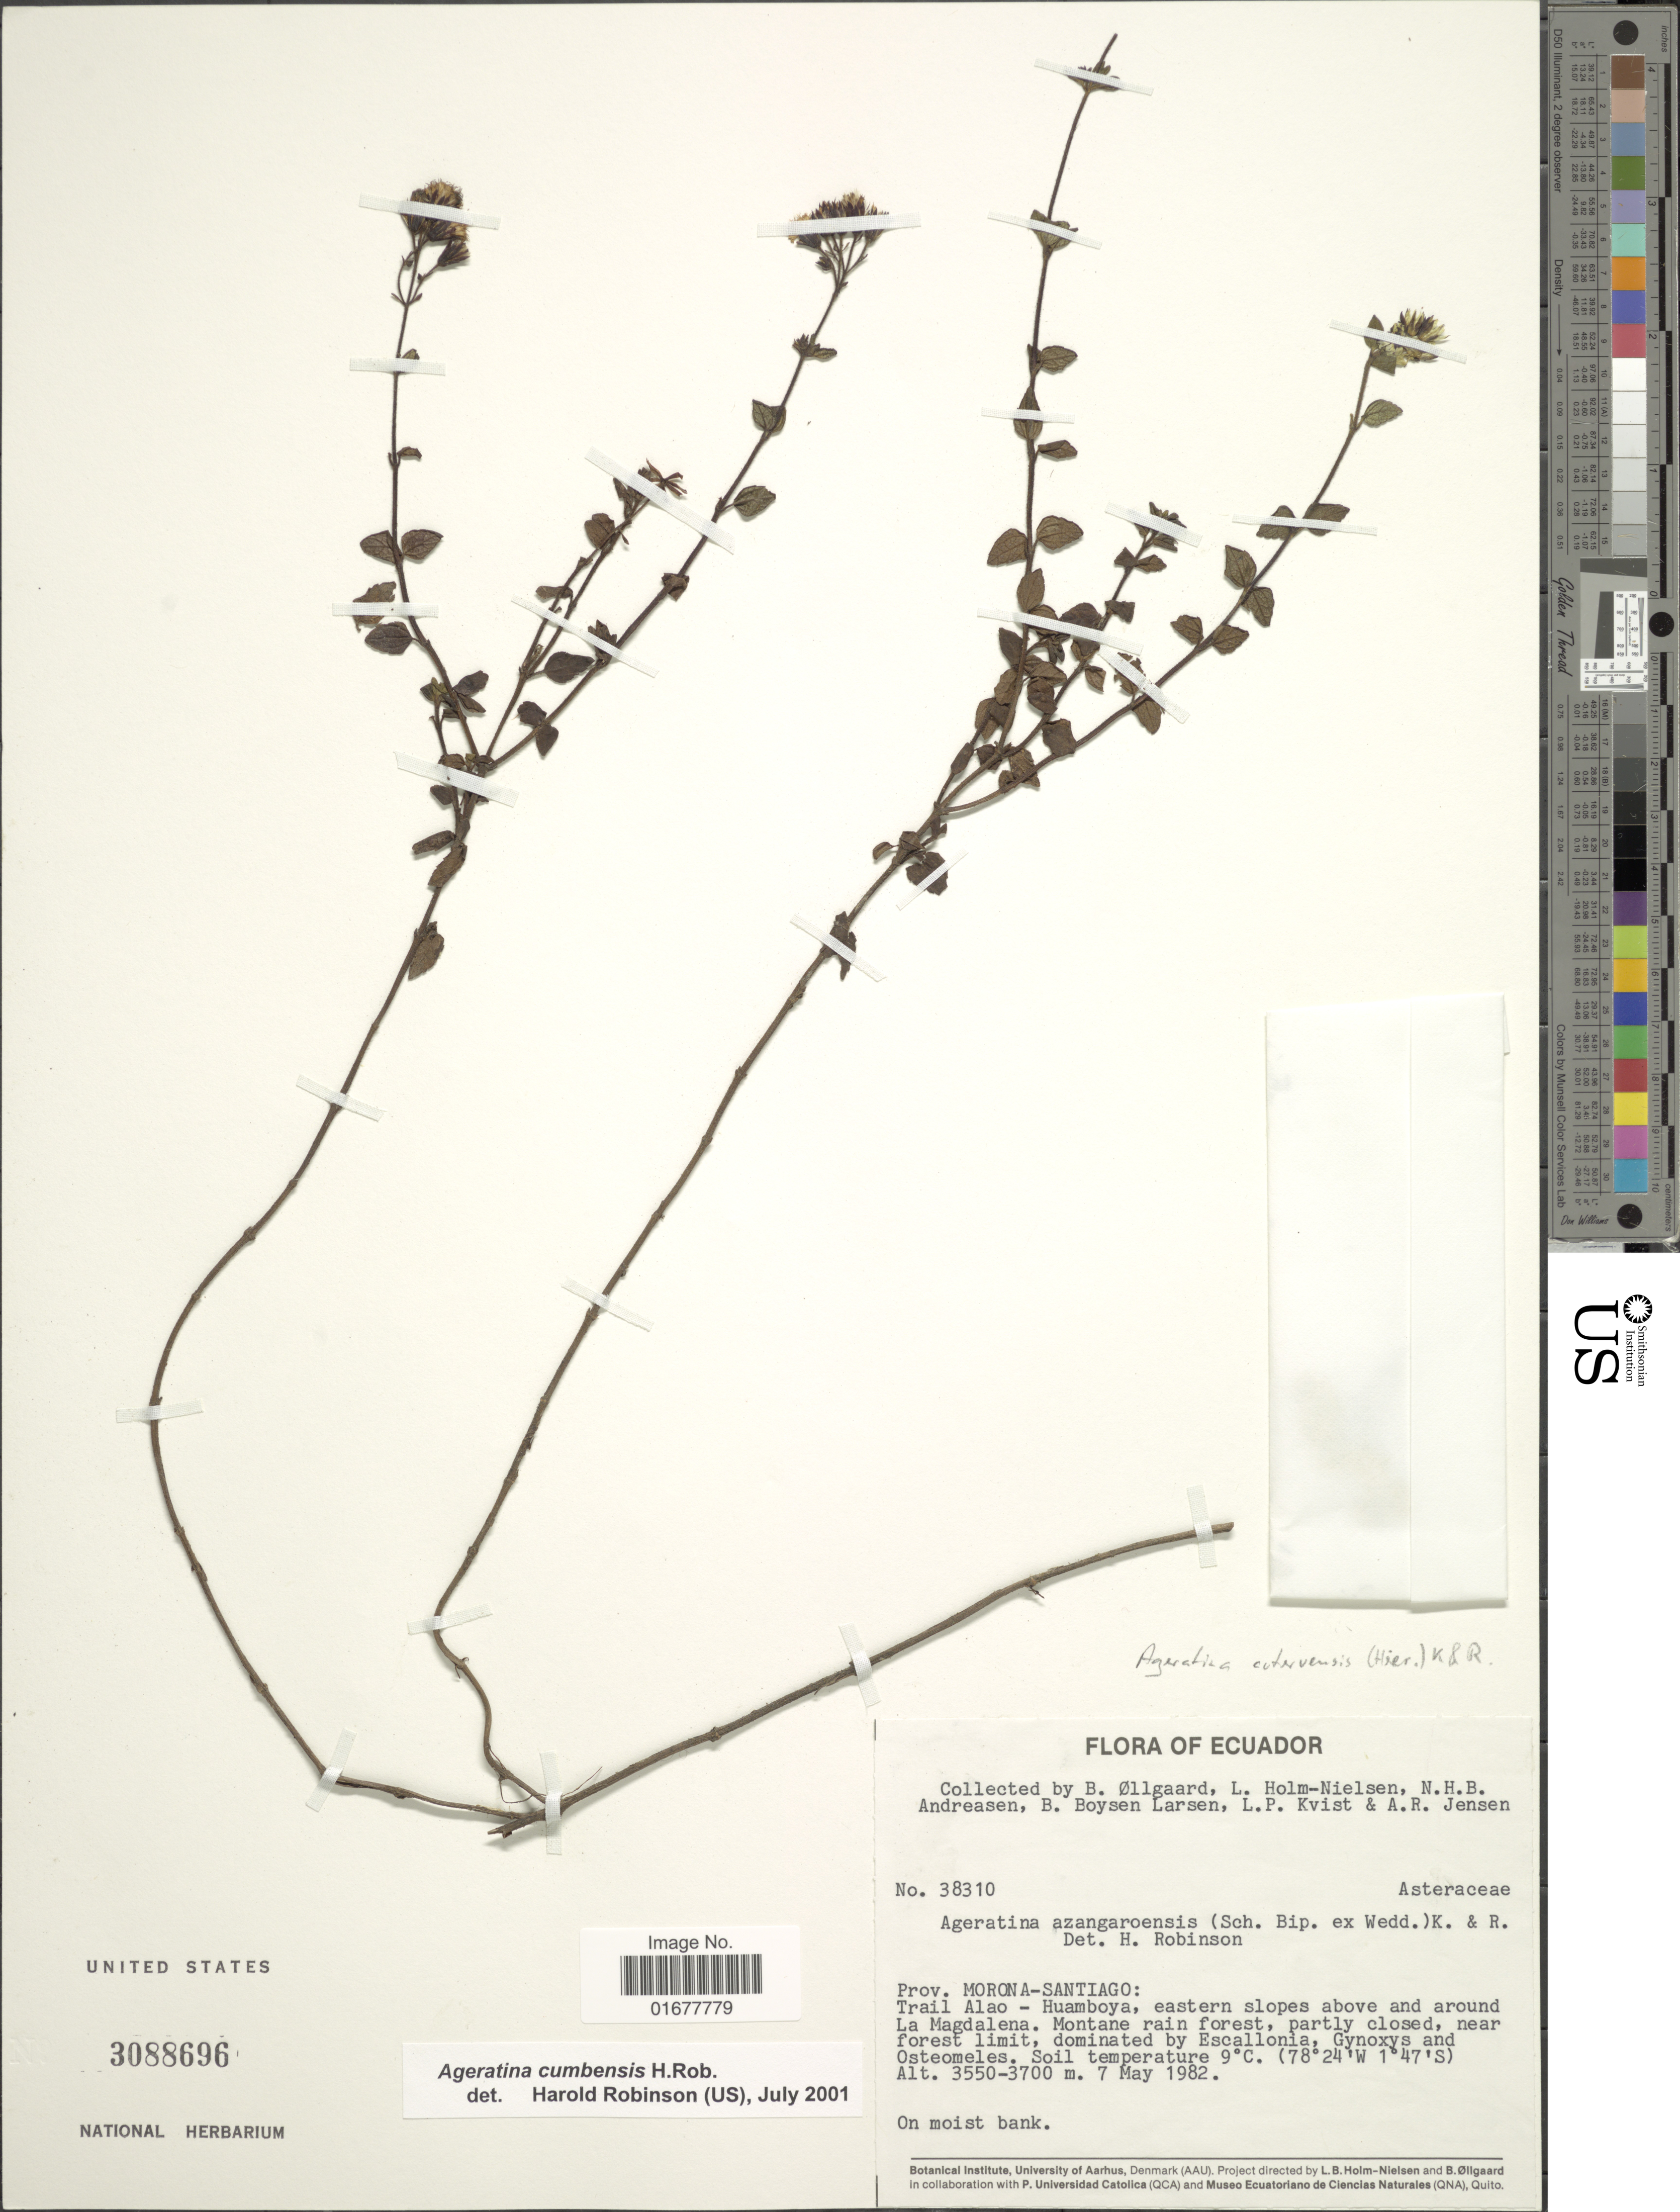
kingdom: Plantae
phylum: Tracheophyta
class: Magnoliopsida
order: Asterales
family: Asteraceae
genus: Ageratina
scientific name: Ageratina cumbensis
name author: H. Rob.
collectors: B. Øllgaard, L. B. Holm-Nielsen, N. Andreasen, B. Boysen Larsen & et al.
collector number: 38310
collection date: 1982-05-07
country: Ecuador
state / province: Morona-Santiago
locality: Trail Alao- Huamboya, eastern slopes above and around Magdalena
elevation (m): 3550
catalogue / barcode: US 3088696